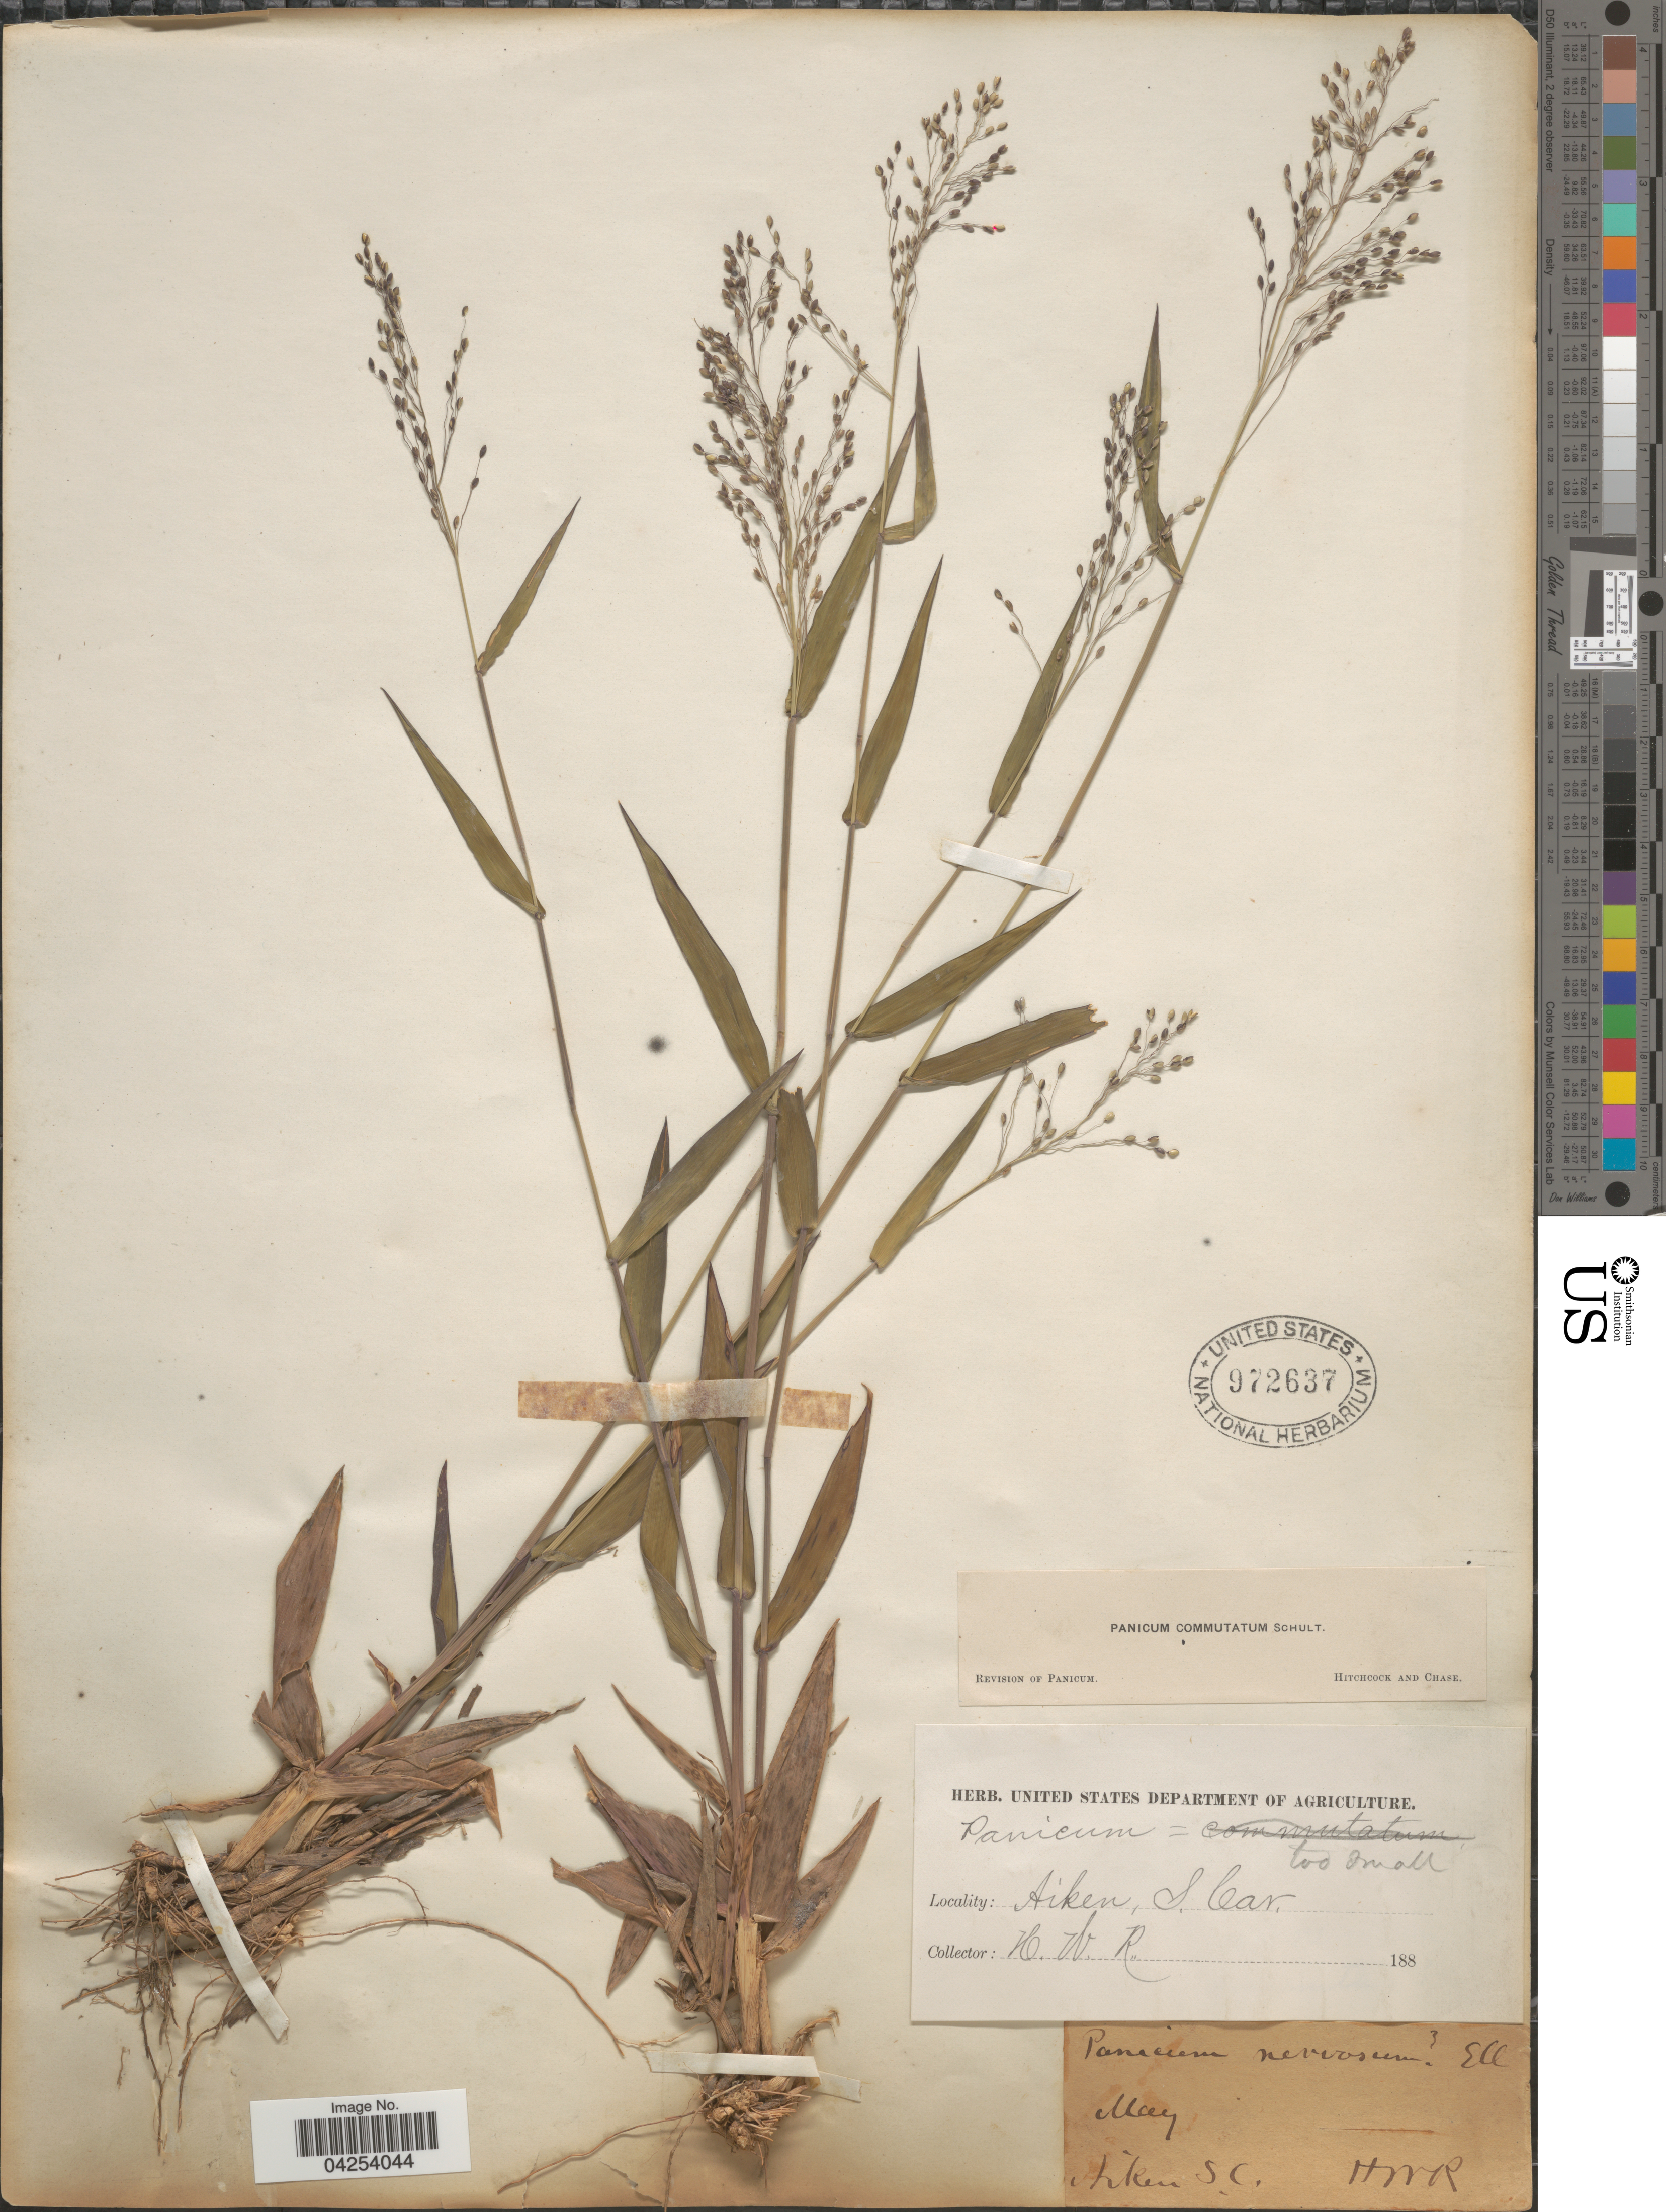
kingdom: Plantae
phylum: Tracheophyta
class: Liliopsida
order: Poales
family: Poaceae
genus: Dichanthelium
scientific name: Dichanthelium commutatum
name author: (Schult.) Gould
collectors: H. W. R.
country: United States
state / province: South Carolina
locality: Aiken.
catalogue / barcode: US 972637